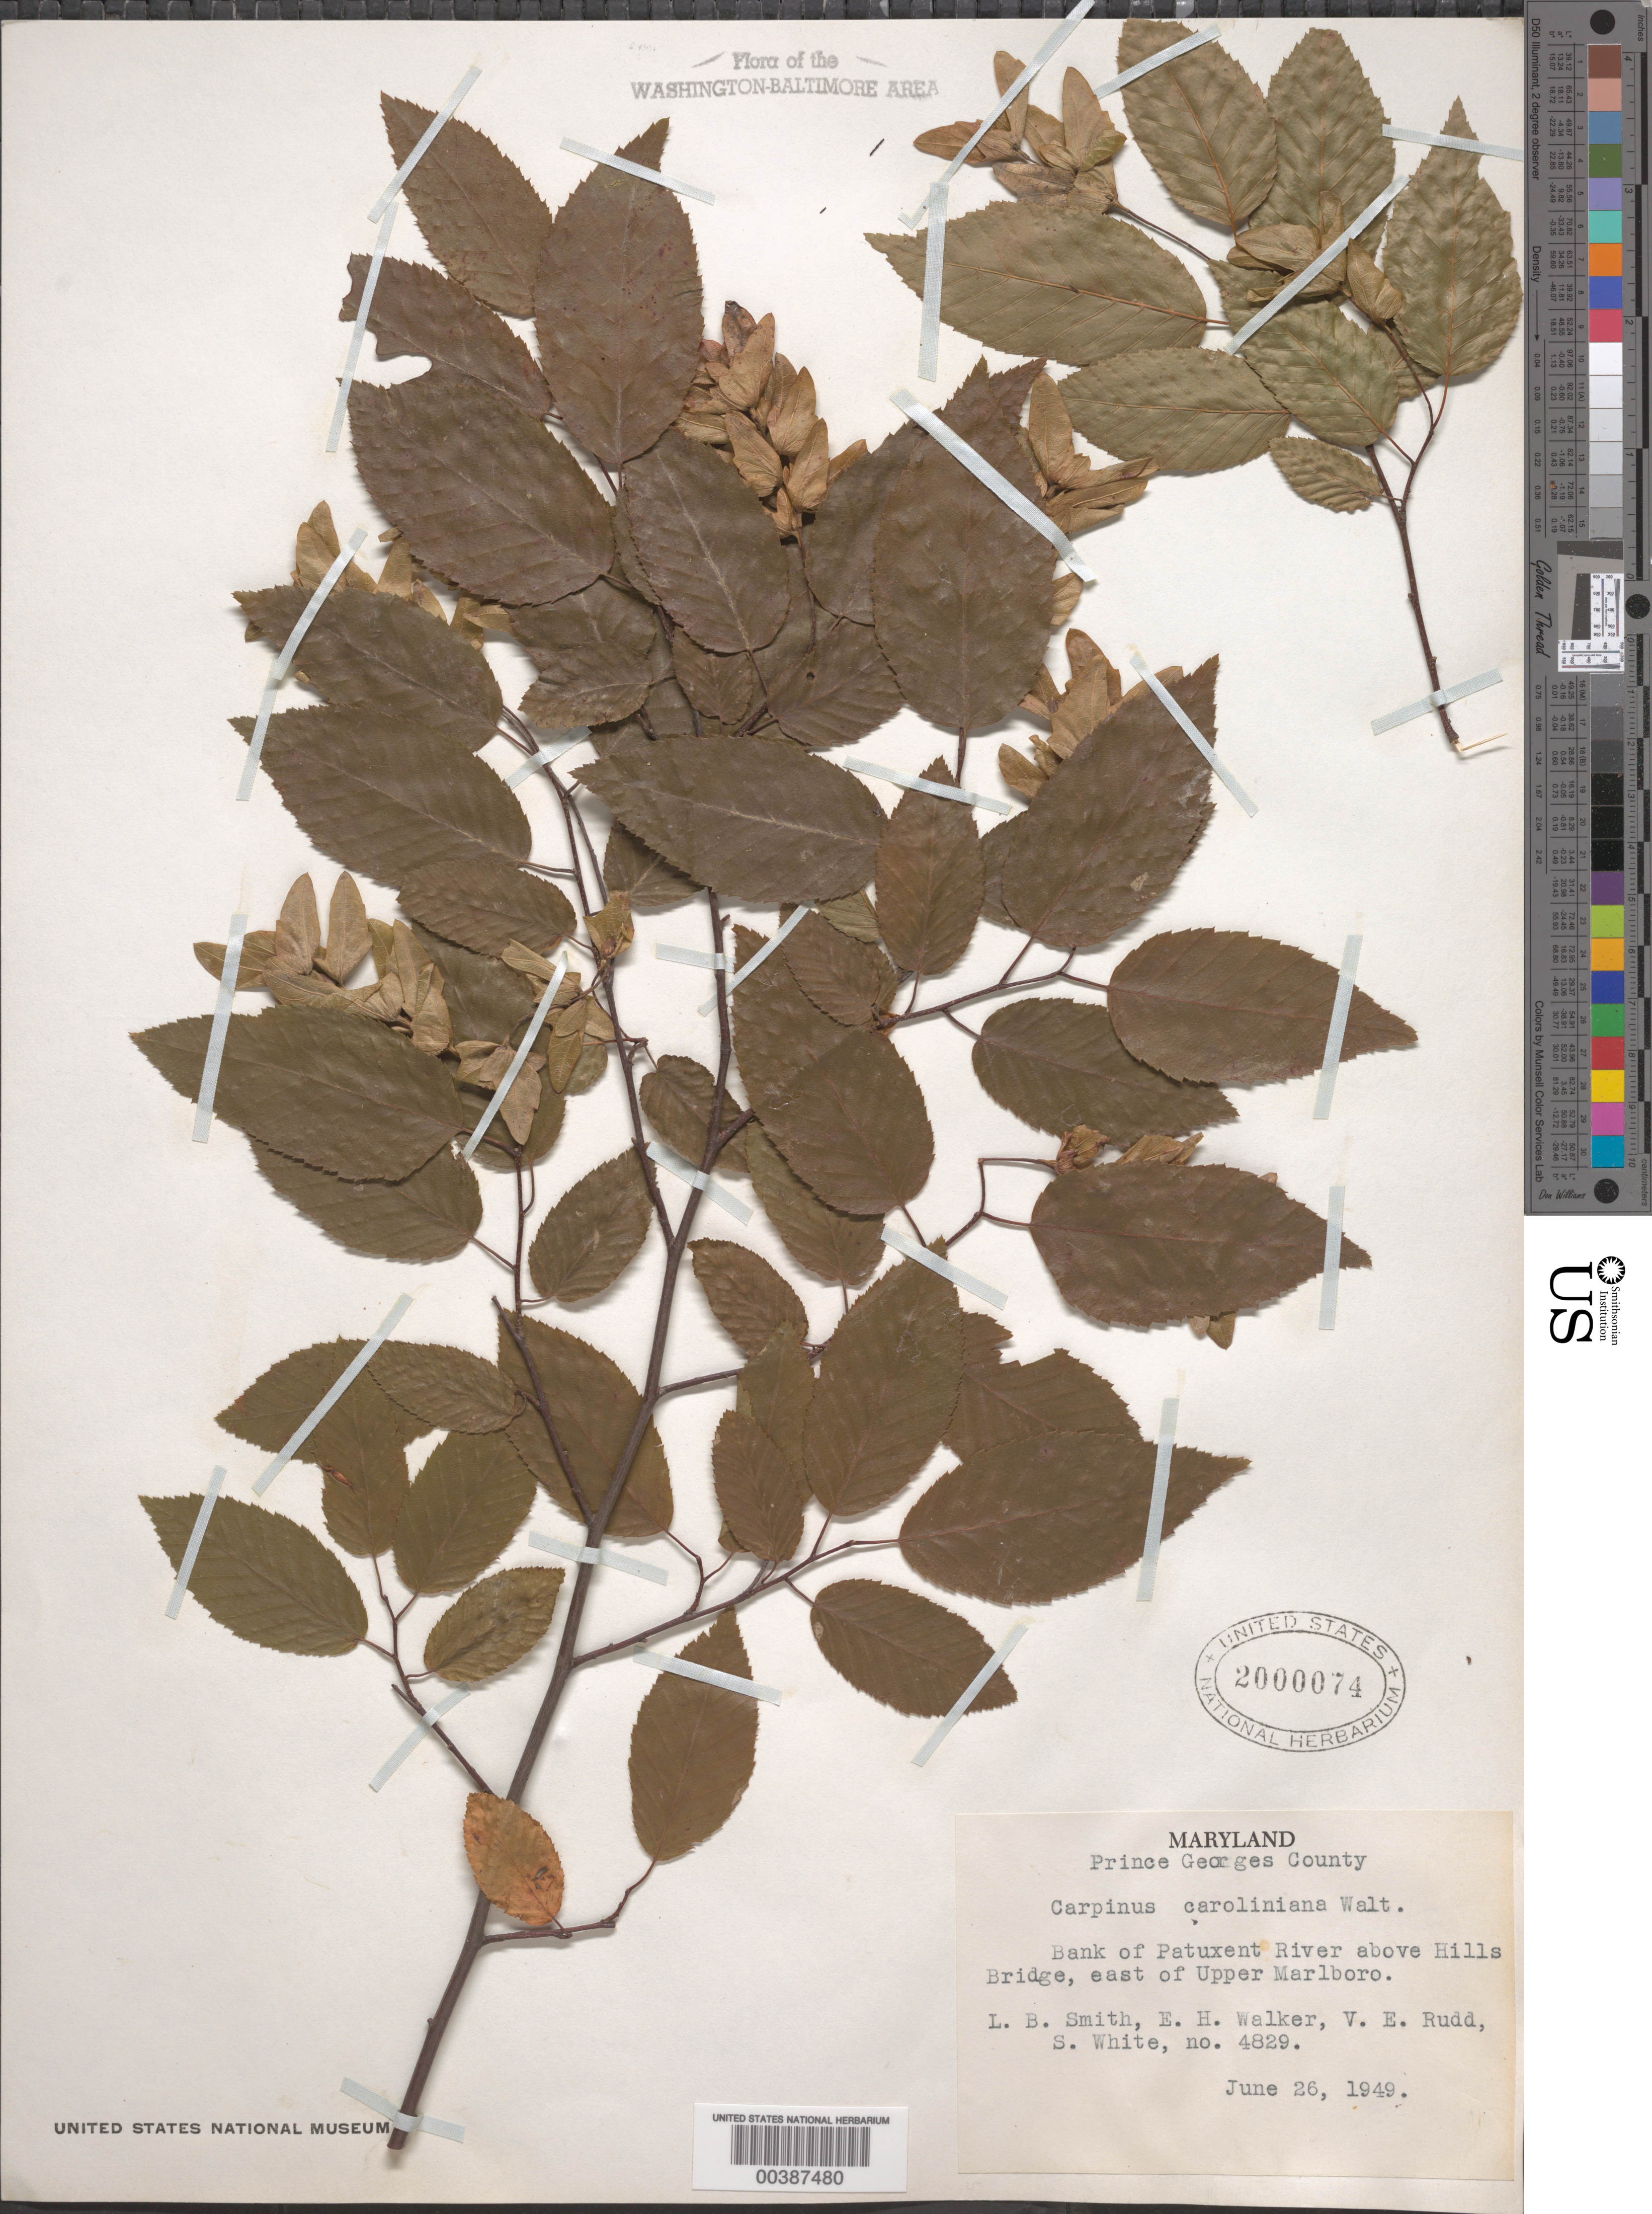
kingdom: Plantae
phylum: Tracheophyta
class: Magnoliopsida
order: Fagales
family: Betulaceae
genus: Carpinus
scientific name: Carpinus caroliniana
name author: Walter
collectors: L. Smith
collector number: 4829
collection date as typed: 26 Jun 1949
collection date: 1949-06-26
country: United States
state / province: Maryland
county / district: Prince George's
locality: Patuxent River above Hills Bridge, east of Upper Marlboro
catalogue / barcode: US 2000074